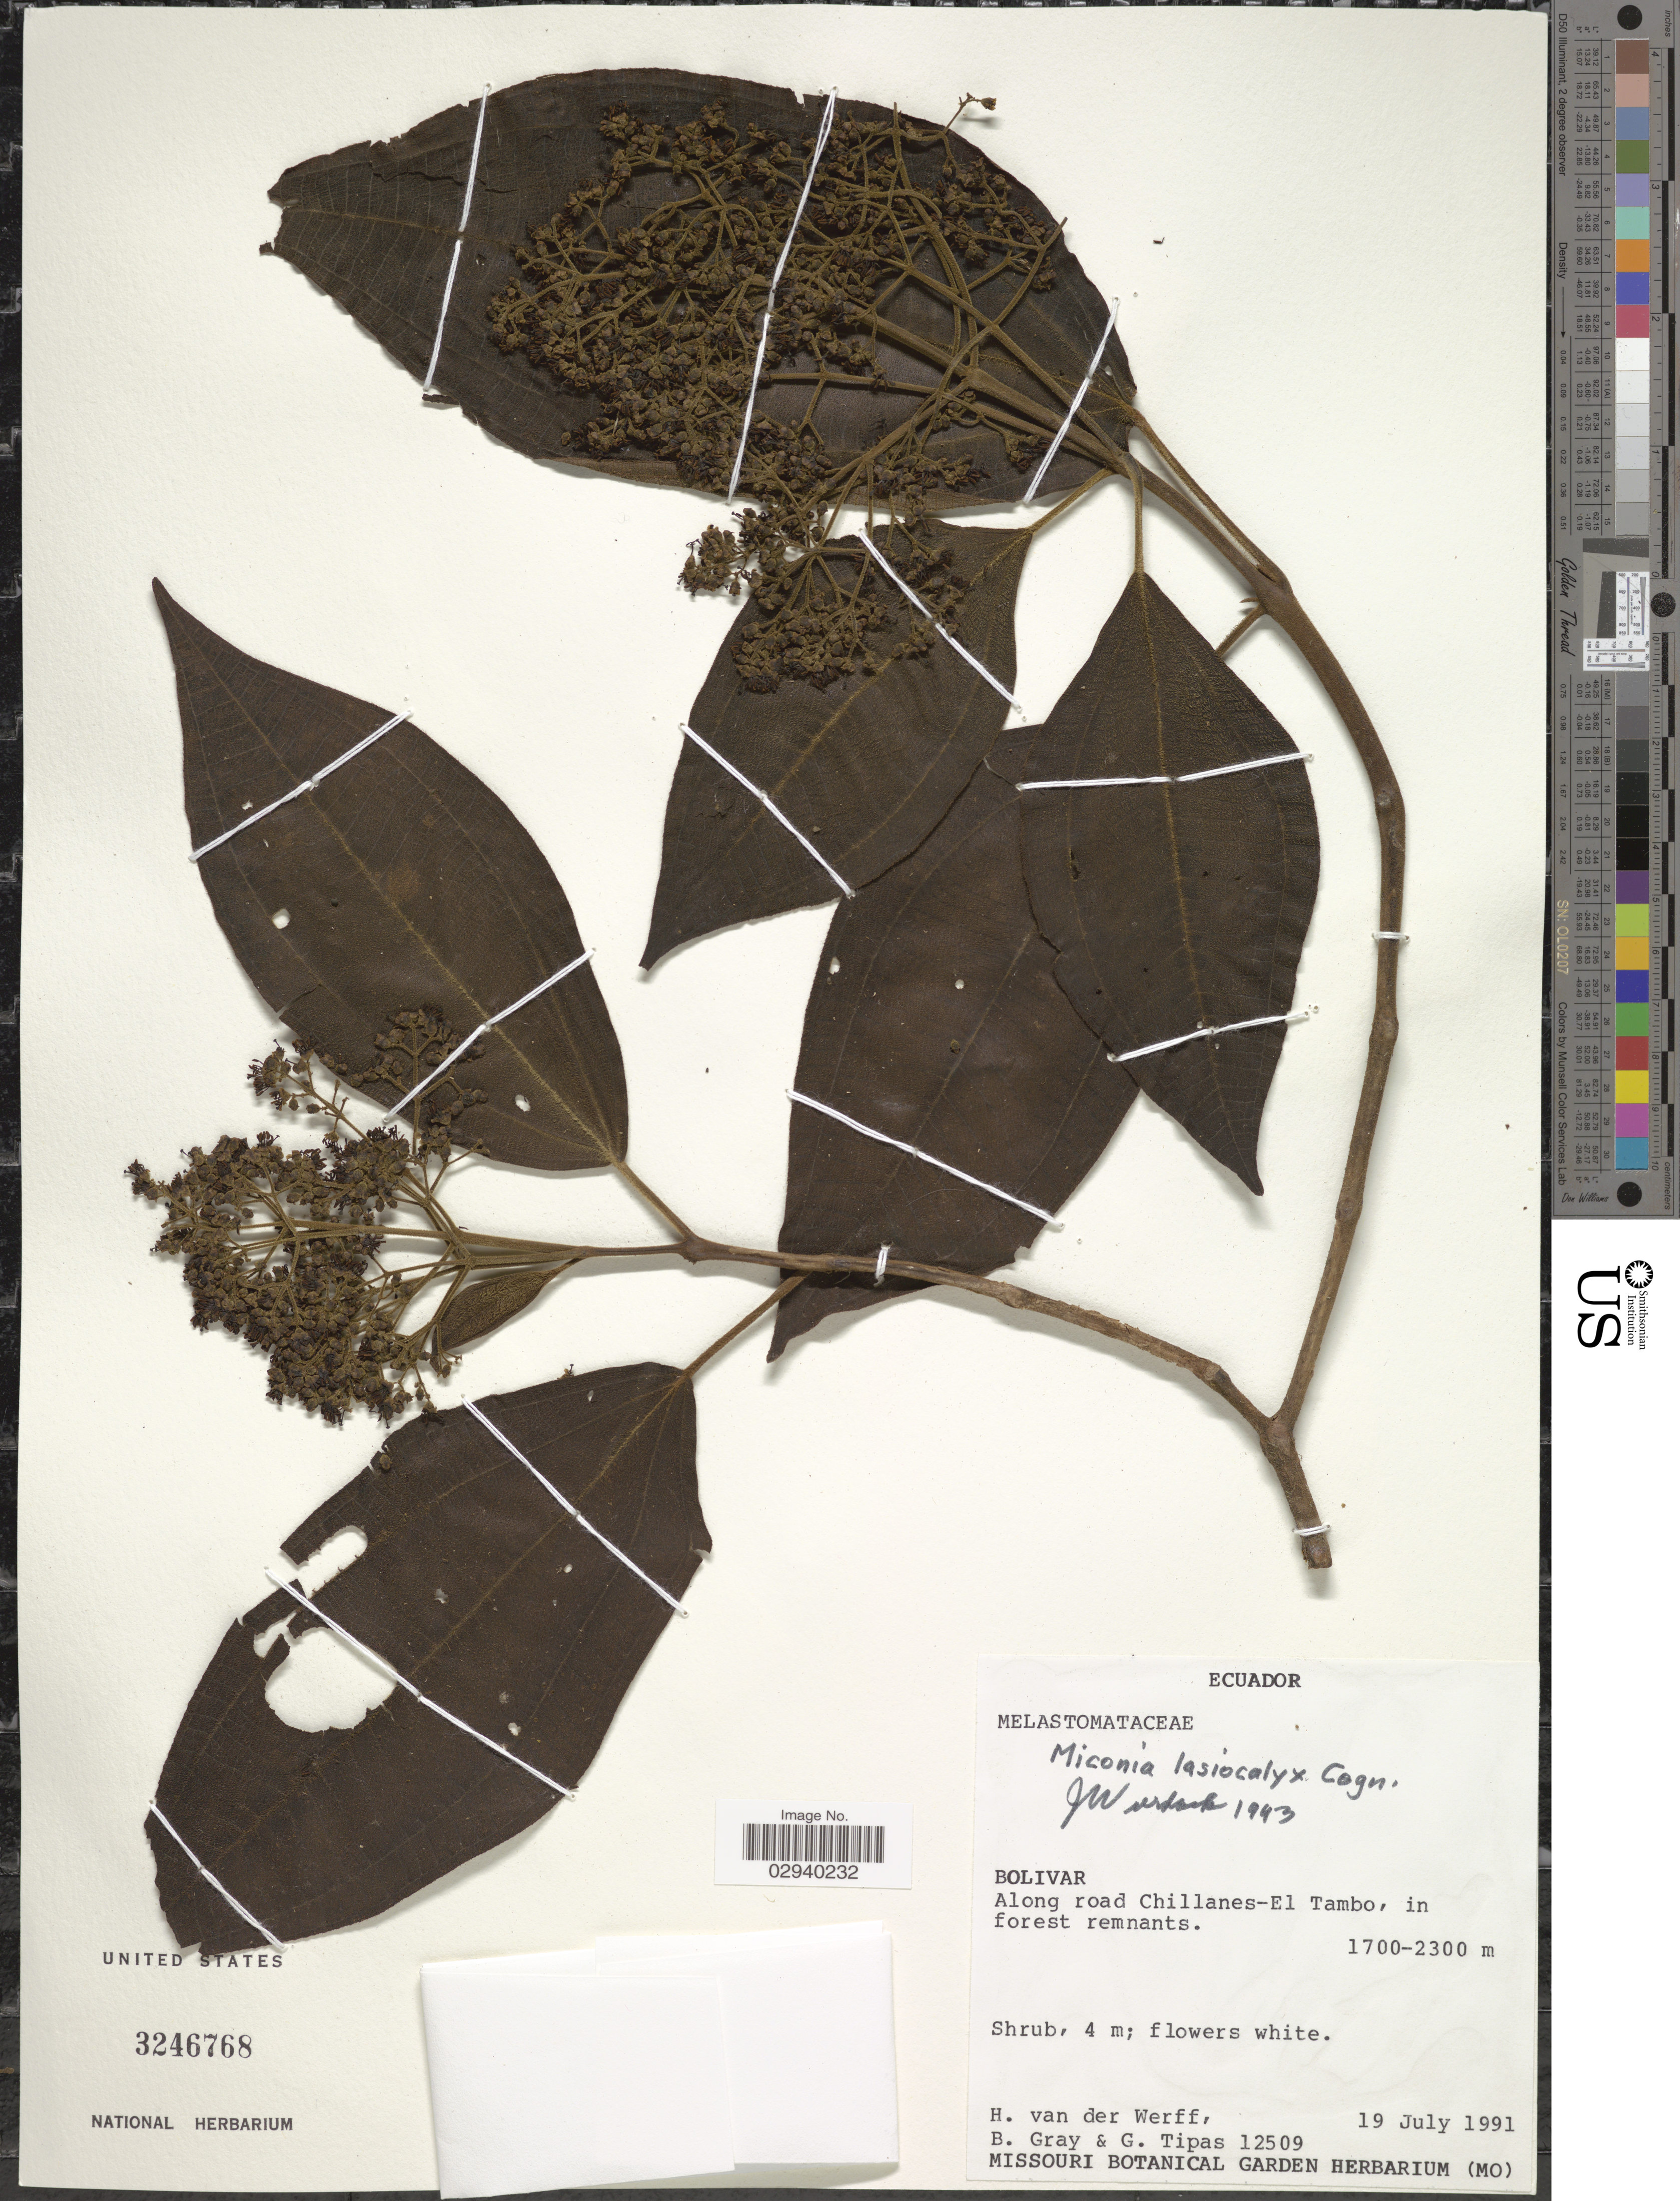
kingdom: Plantae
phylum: Tracheophyta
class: Magnoliopsida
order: Myrtales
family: Melastomataceae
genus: Miconia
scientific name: Miconia lasiocalyx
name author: Cogn.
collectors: H. van der Werff, B. Gray & G. Tipas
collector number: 12509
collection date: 1991-07-19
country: Ecuador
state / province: Bolívar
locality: Along road Chillanes-El Tambo.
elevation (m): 1700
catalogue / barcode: US 3246768